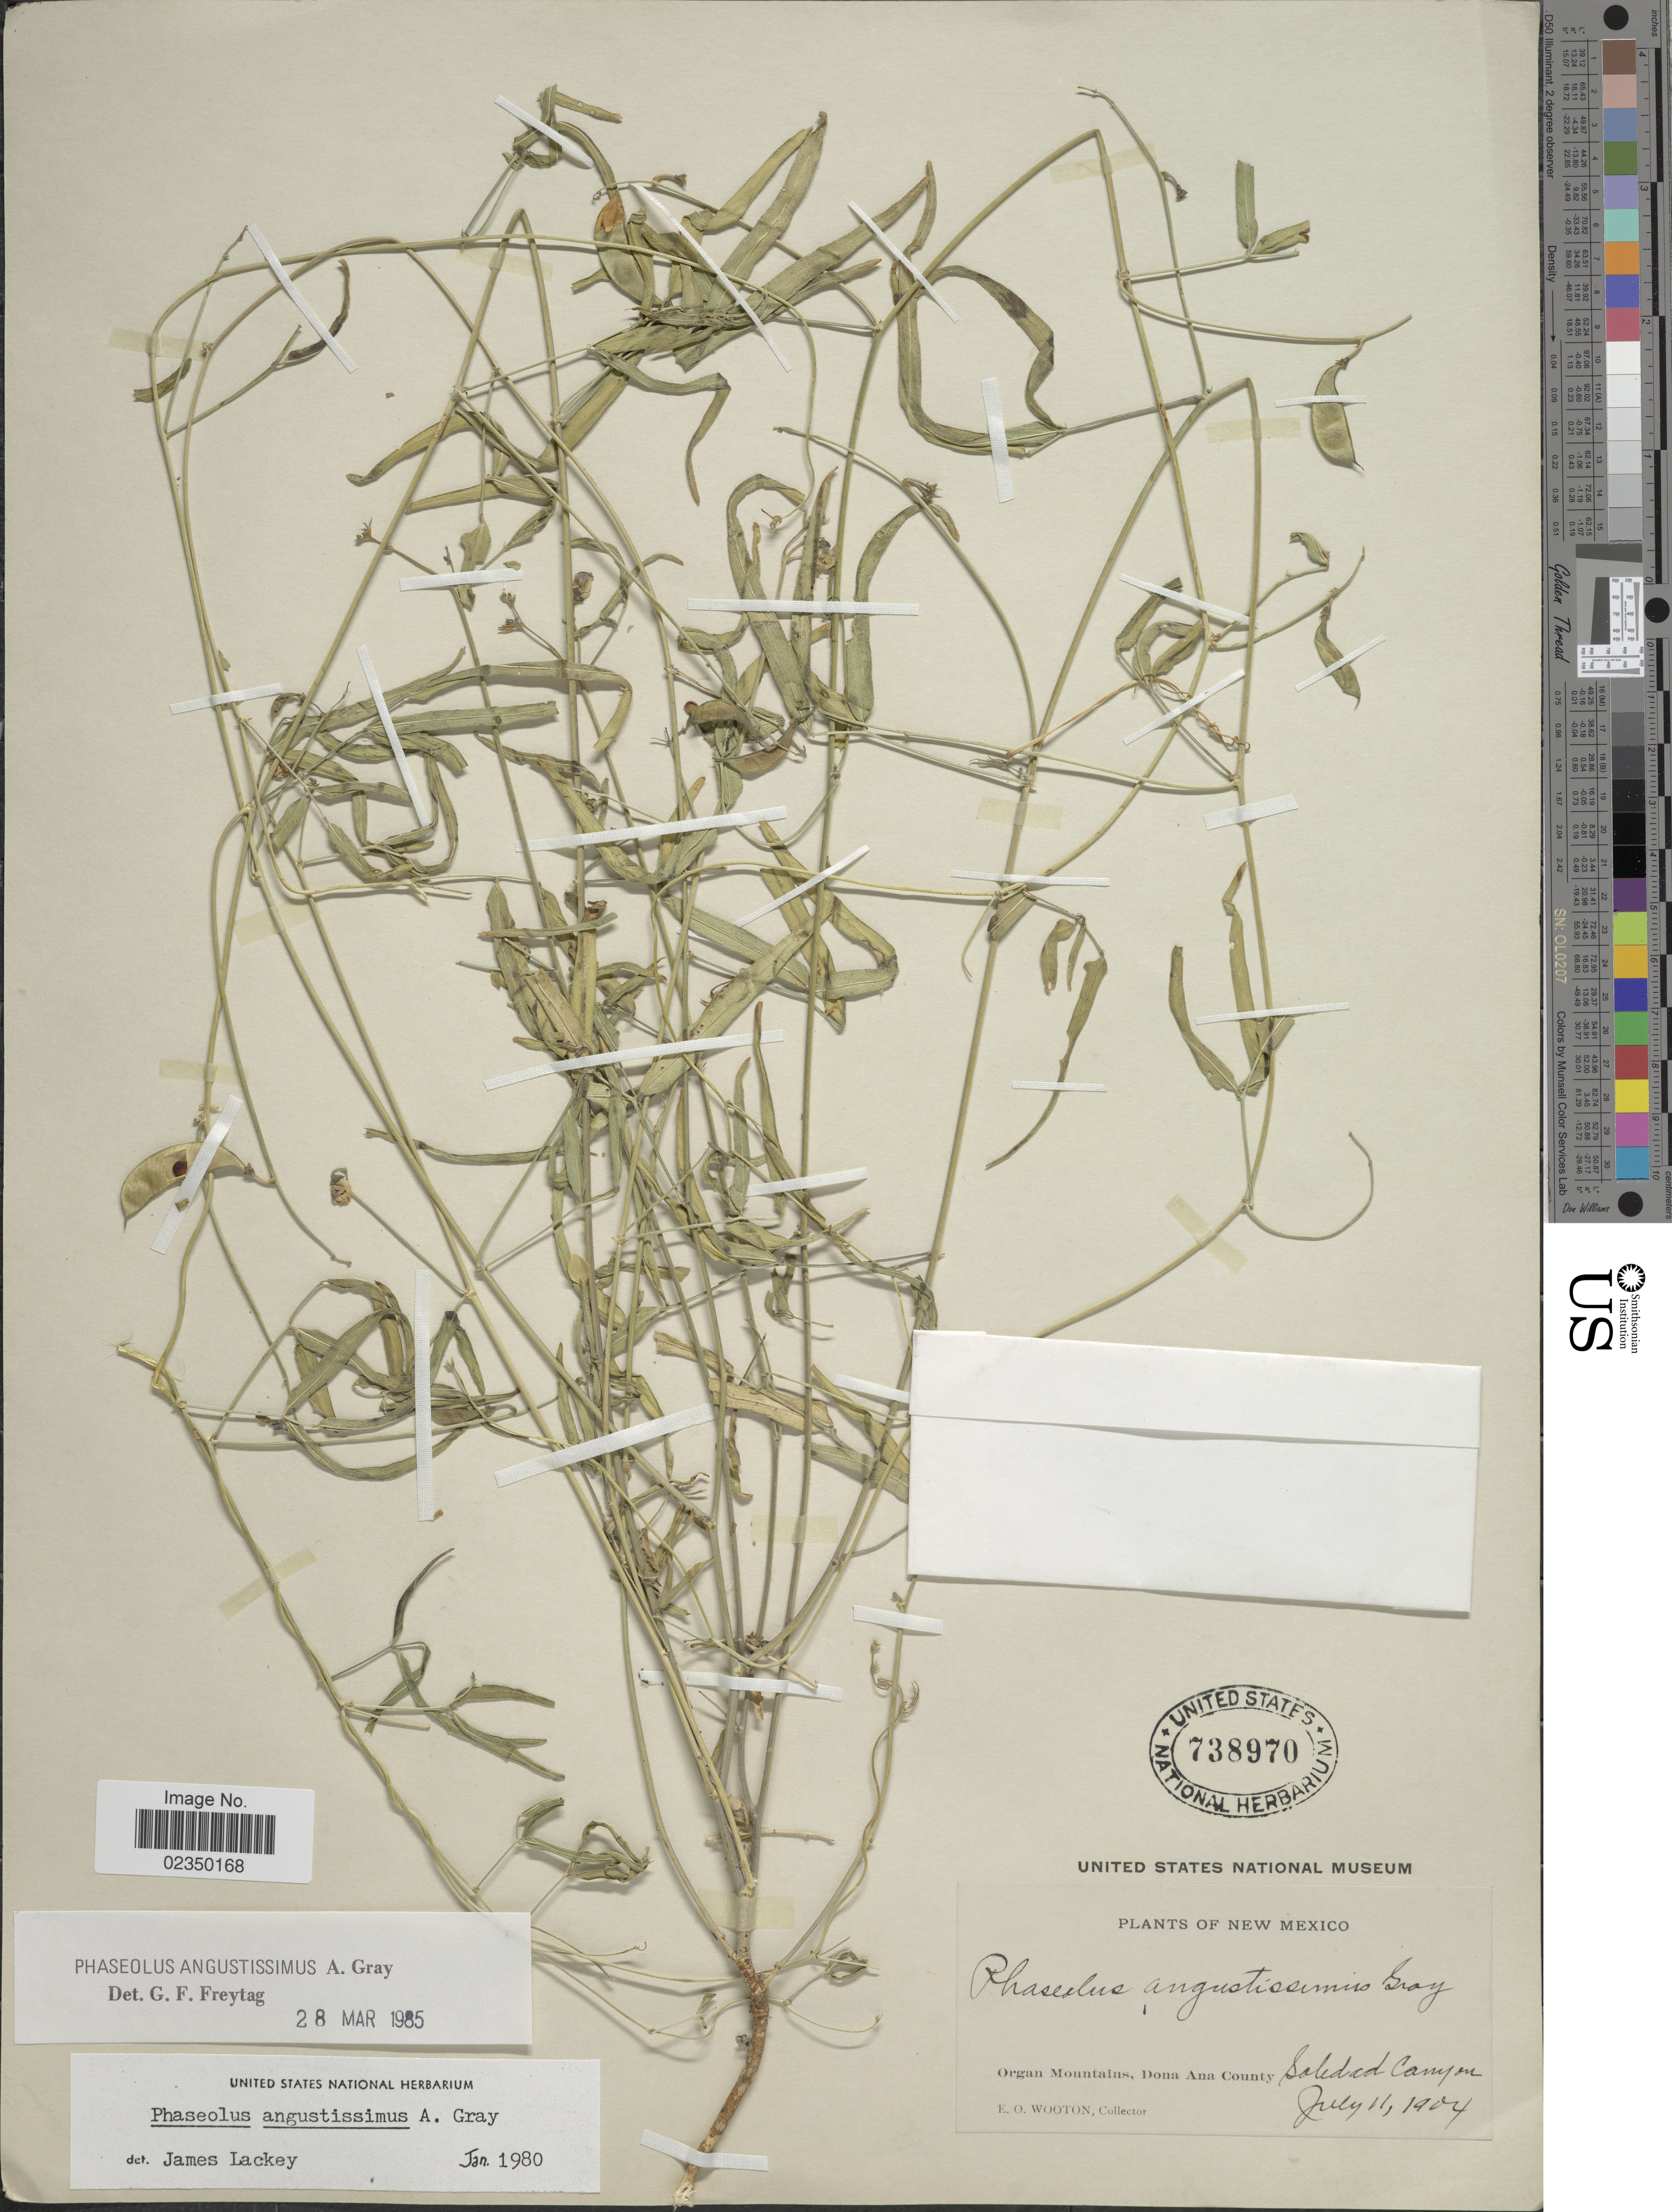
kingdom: Plantae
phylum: Tracheophyta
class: Magnoliopsida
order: Fabales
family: Fabaceae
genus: Phaseolus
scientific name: Phaseolus angustissimus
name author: A. Gray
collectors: E. O. Wooton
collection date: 1904-07-11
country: United States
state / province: New Mexico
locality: Organ Mountains, Dona Ana County, Soledad Canyon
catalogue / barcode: US 738970